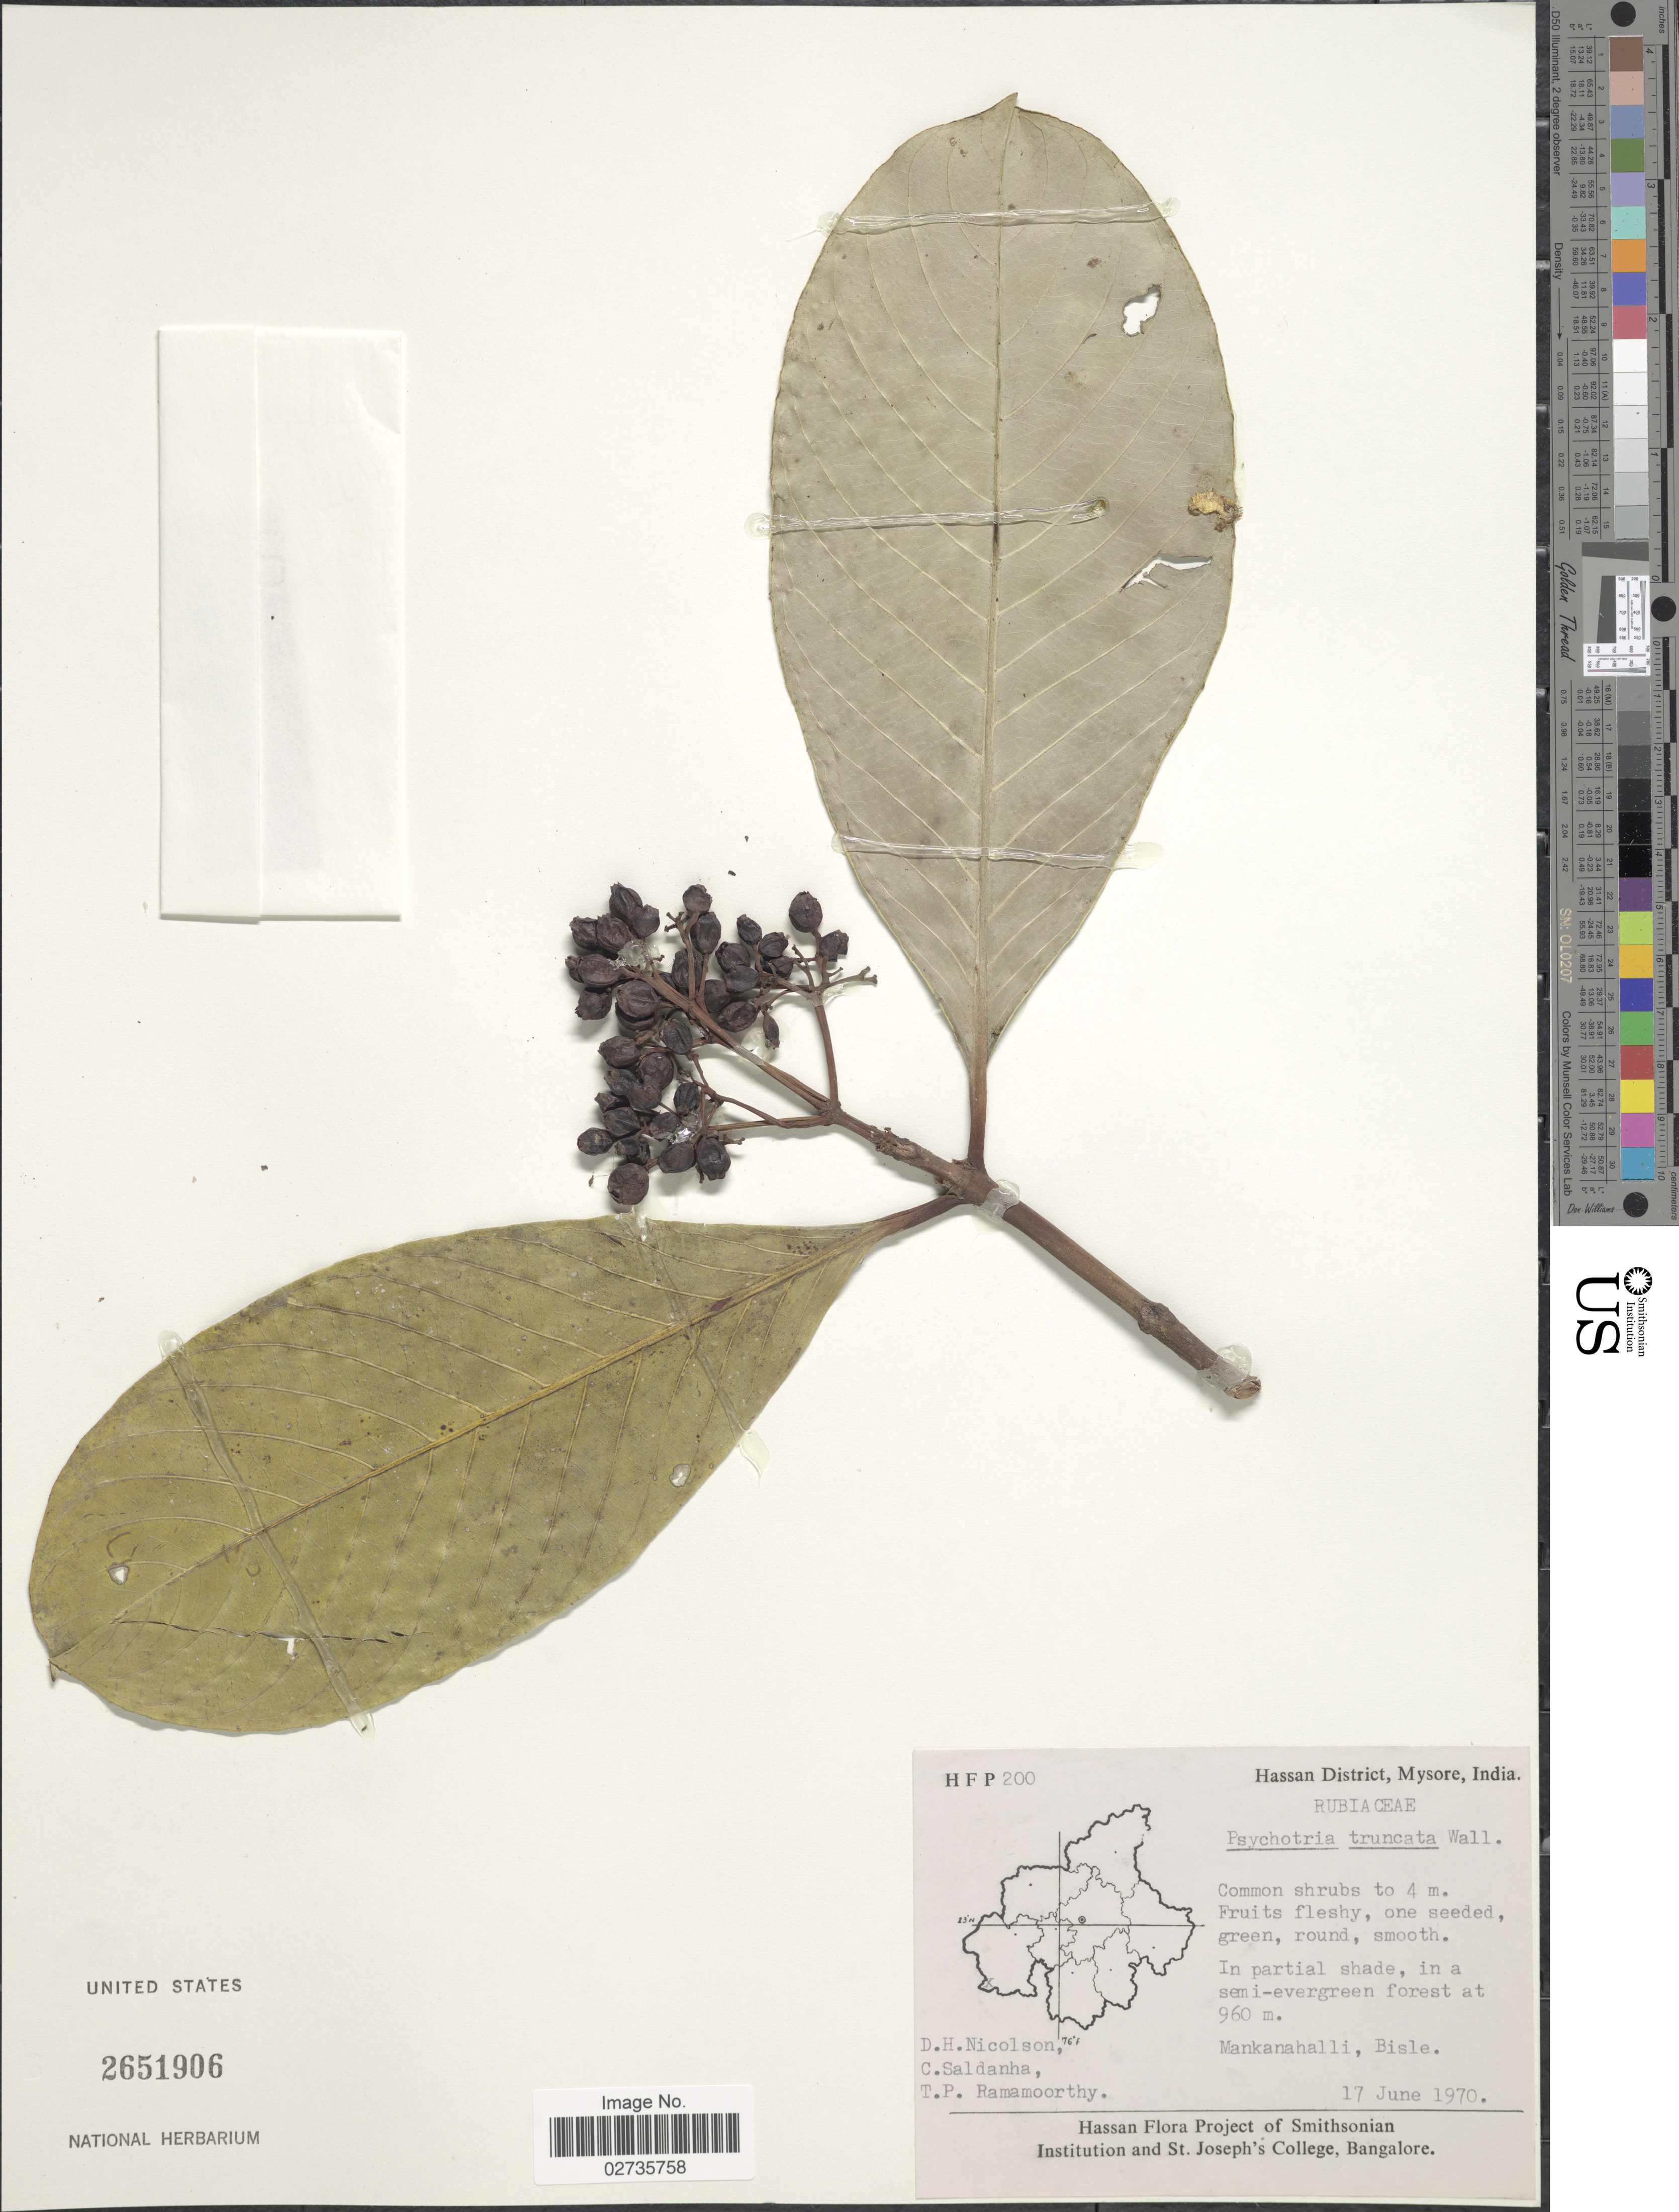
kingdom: Plantae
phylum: Tracheophyta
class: Magnoliopsida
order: Gentianales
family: Rubiaceae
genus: Psychotria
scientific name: Psychotria truncata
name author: Wall.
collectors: D. H. Nicolson, C. Saldanha & T. P. Ramamoorthy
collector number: H F P 200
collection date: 1970-06-17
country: India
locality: Hassan District, Mysore, In partial shade, in a semi-evergreen forest, Mankanahalli, Bisle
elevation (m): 960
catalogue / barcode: US 2651906